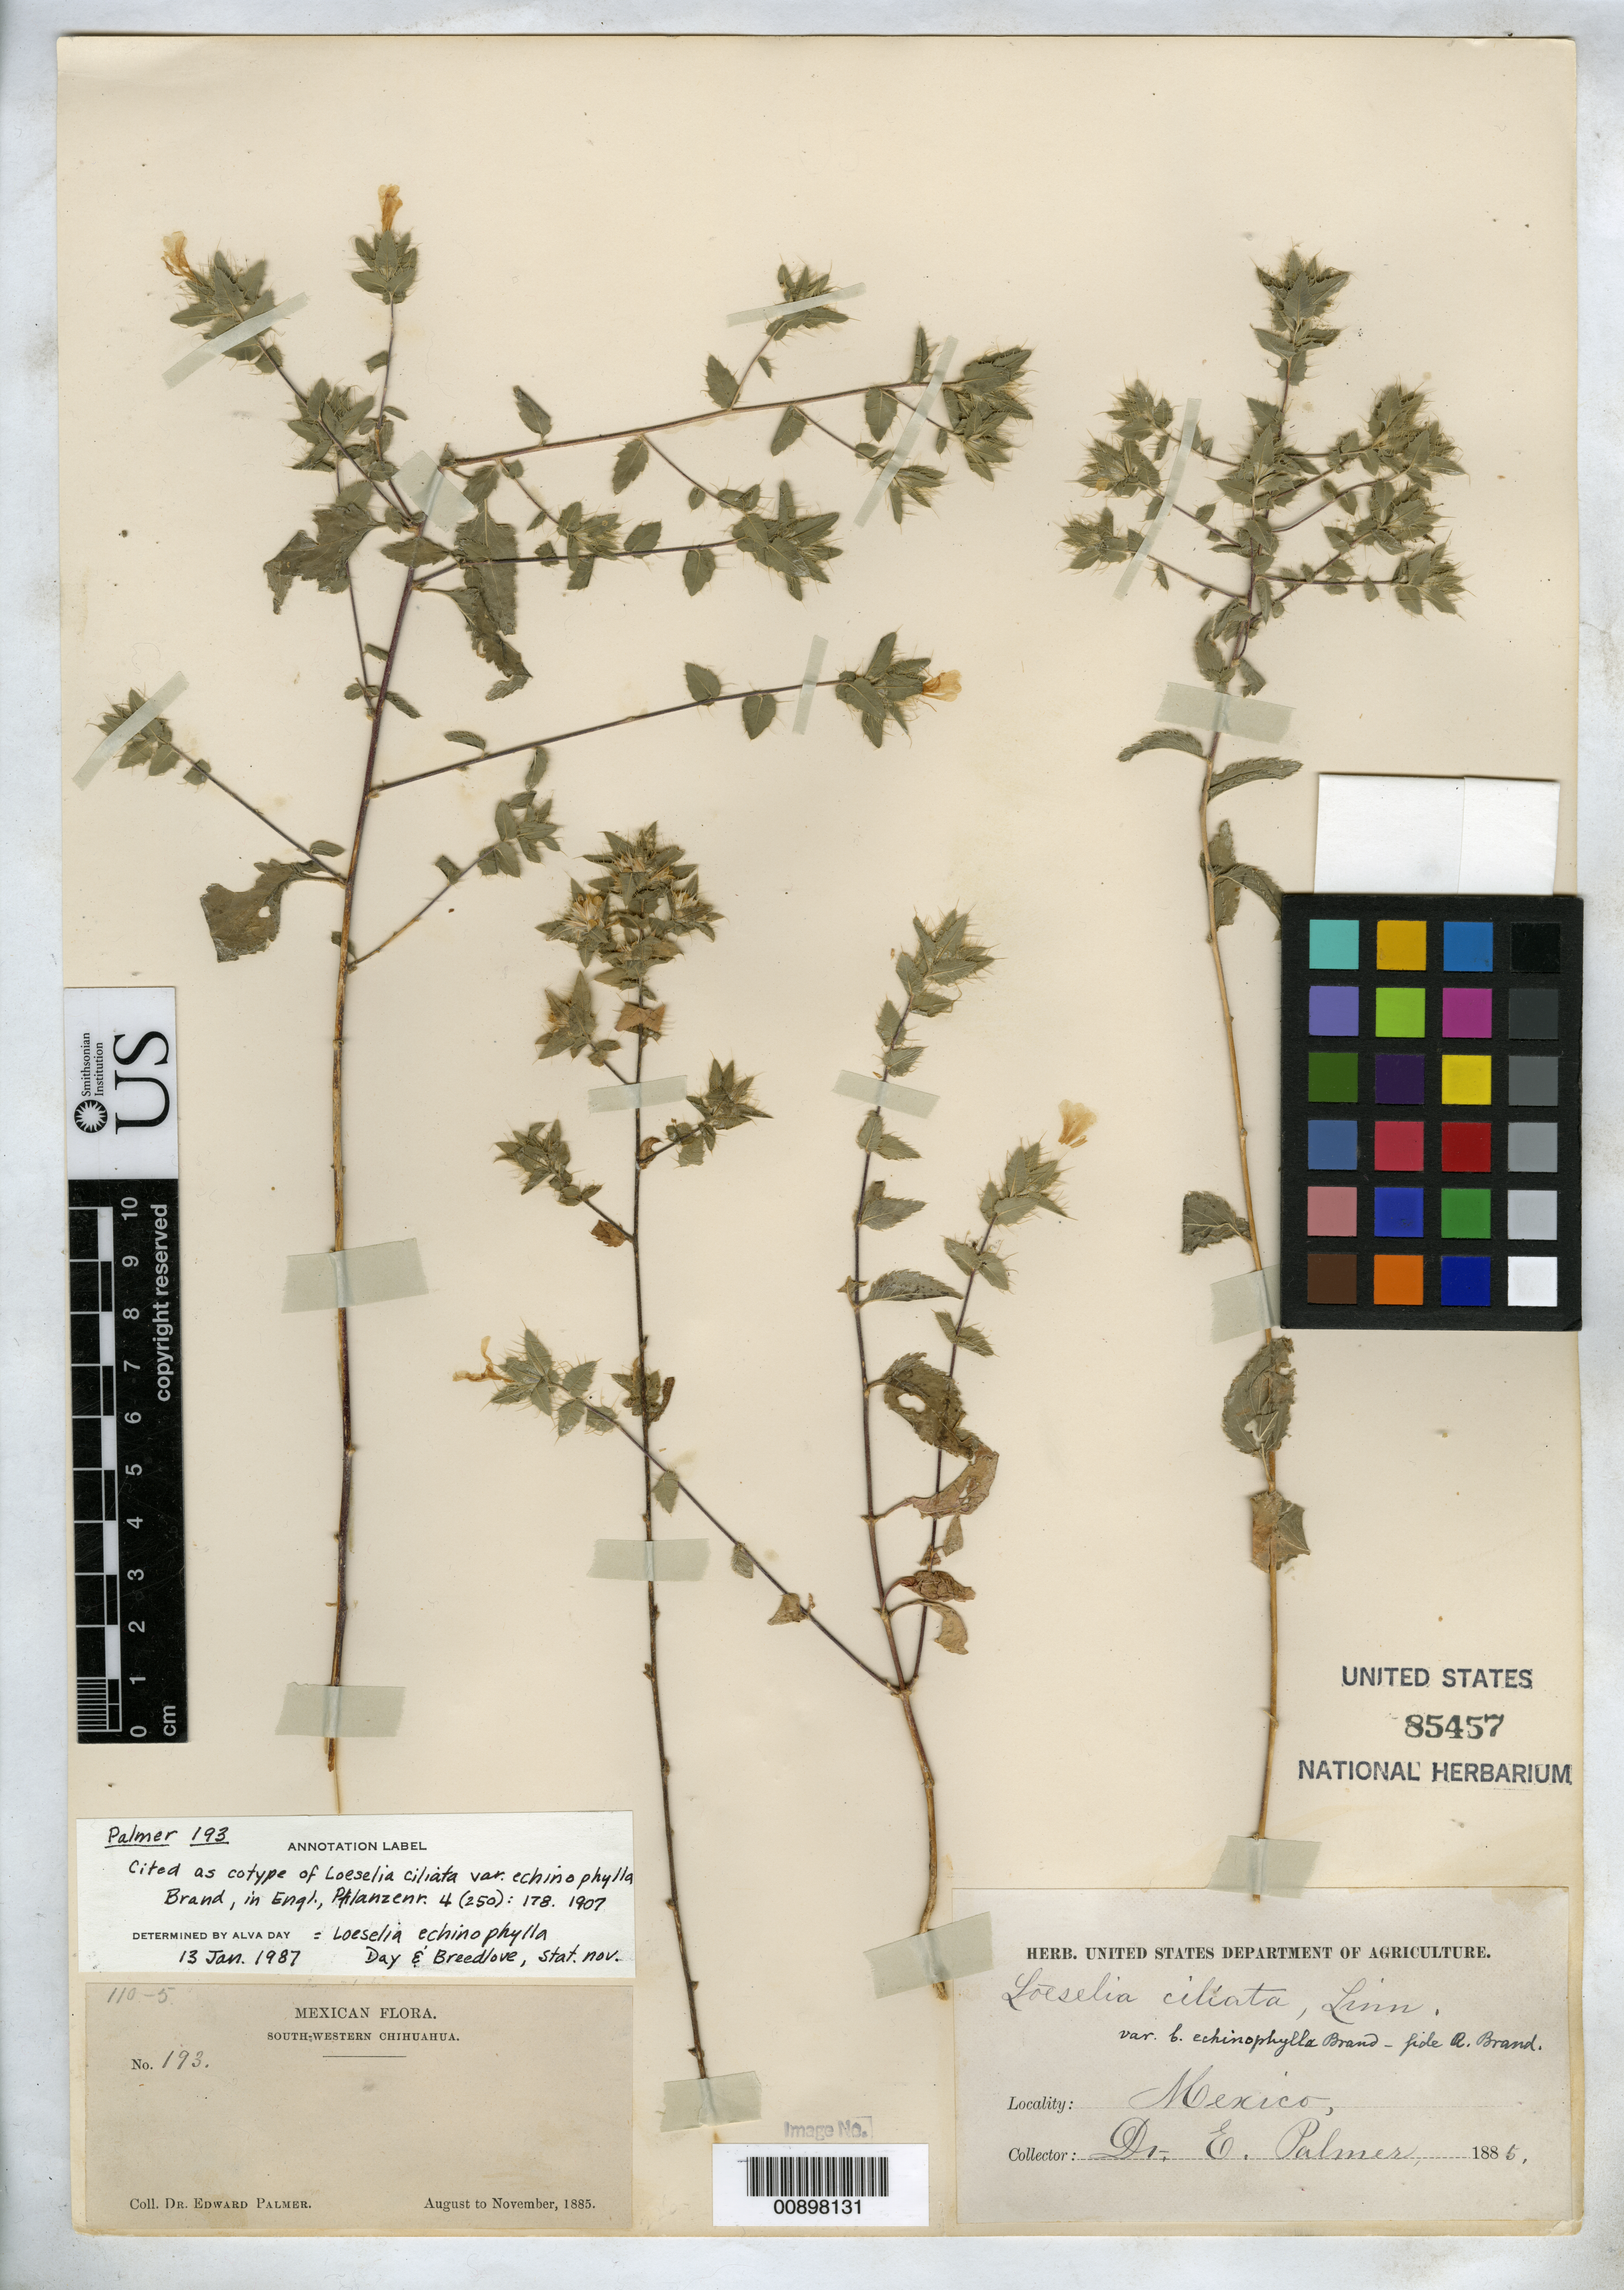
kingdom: Plantae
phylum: Tracheophyta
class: Magnoliopsida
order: Ericales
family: Polemoniaceae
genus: Loeselia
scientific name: Loeselia ciliata var. echinophylla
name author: Brand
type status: Syntype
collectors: E. Palmer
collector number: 193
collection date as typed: Aug 1885 to -- Nov 1885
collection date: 1885-08/1885-11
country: Mexico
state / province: Chihuahua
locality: South-Western Chihuahua.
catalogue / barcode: US 85457